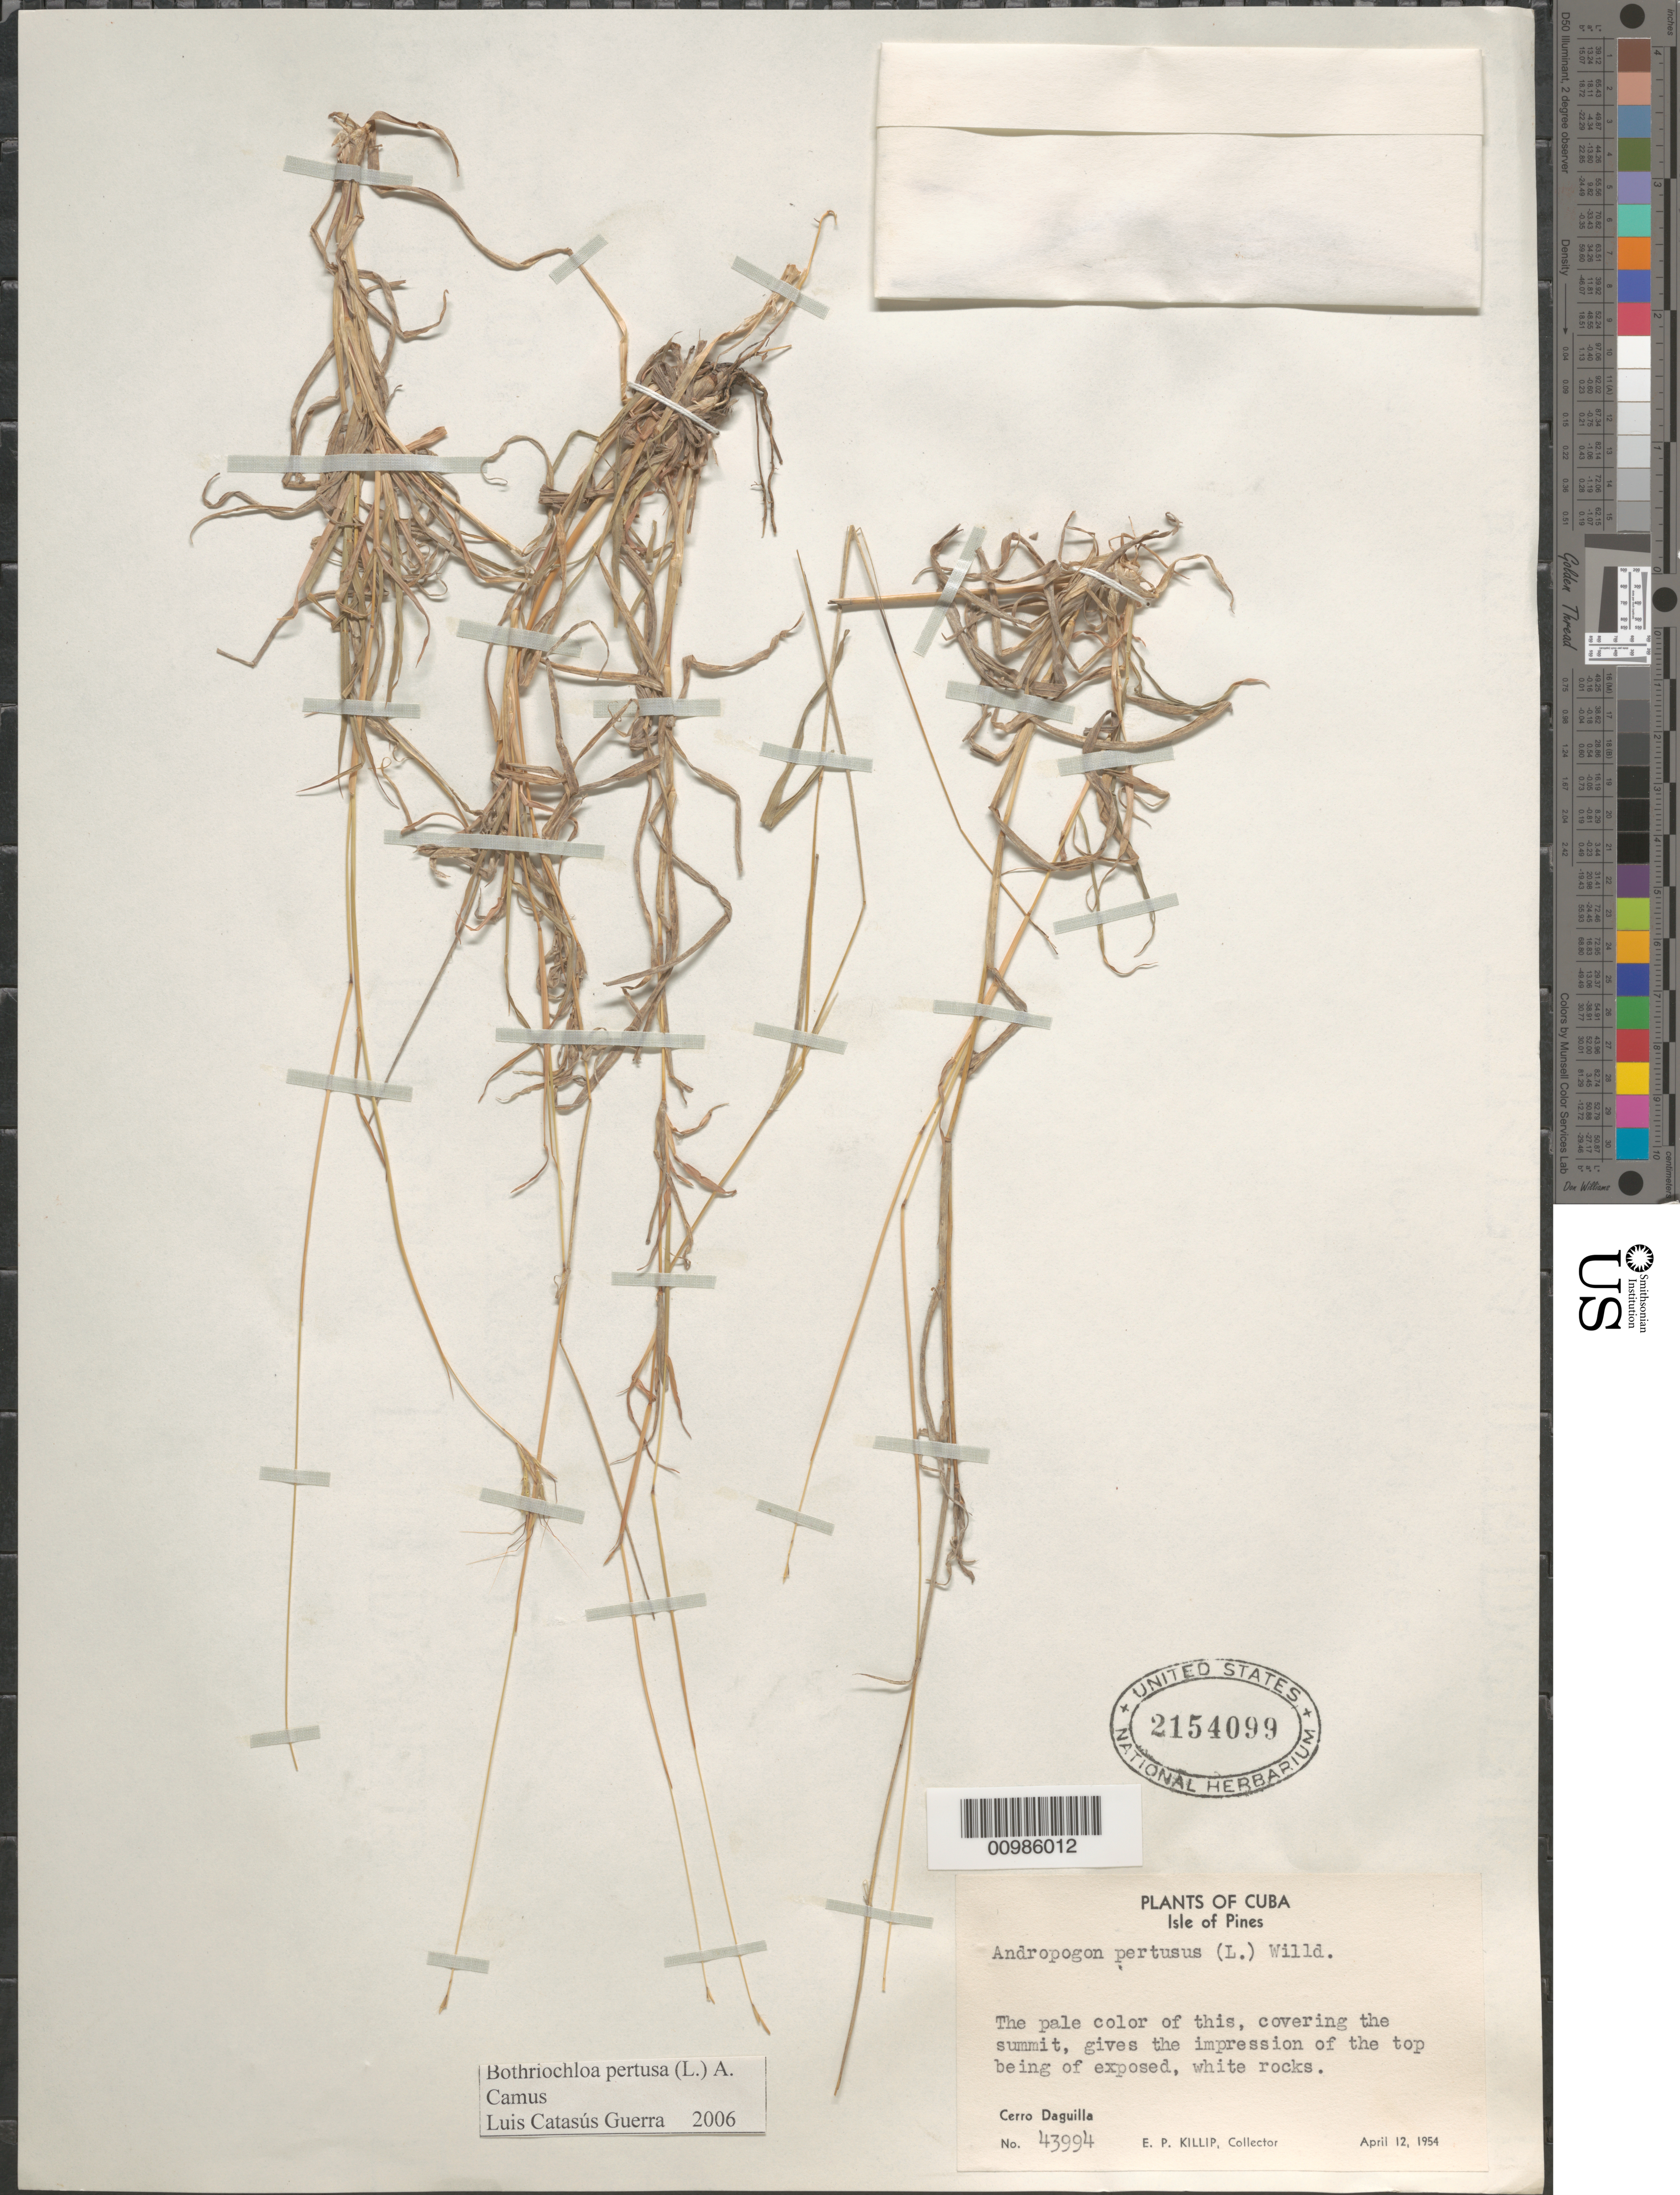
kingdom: Plantae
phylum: Tracheophyta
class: Liliopsida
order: Poales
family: Poaceae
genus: Bothriochloa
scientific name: Bothriochloa pertusa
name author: (L.) A. Camus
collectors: E. P. Killip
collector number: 43994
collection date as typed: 12 Apr 1954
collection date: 1954-04-12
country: Cuba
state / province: Isla de la Juventud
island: Isla de la Juventud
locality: [Isle of Pines], Cerro Deguilla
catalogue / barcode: US 2154099